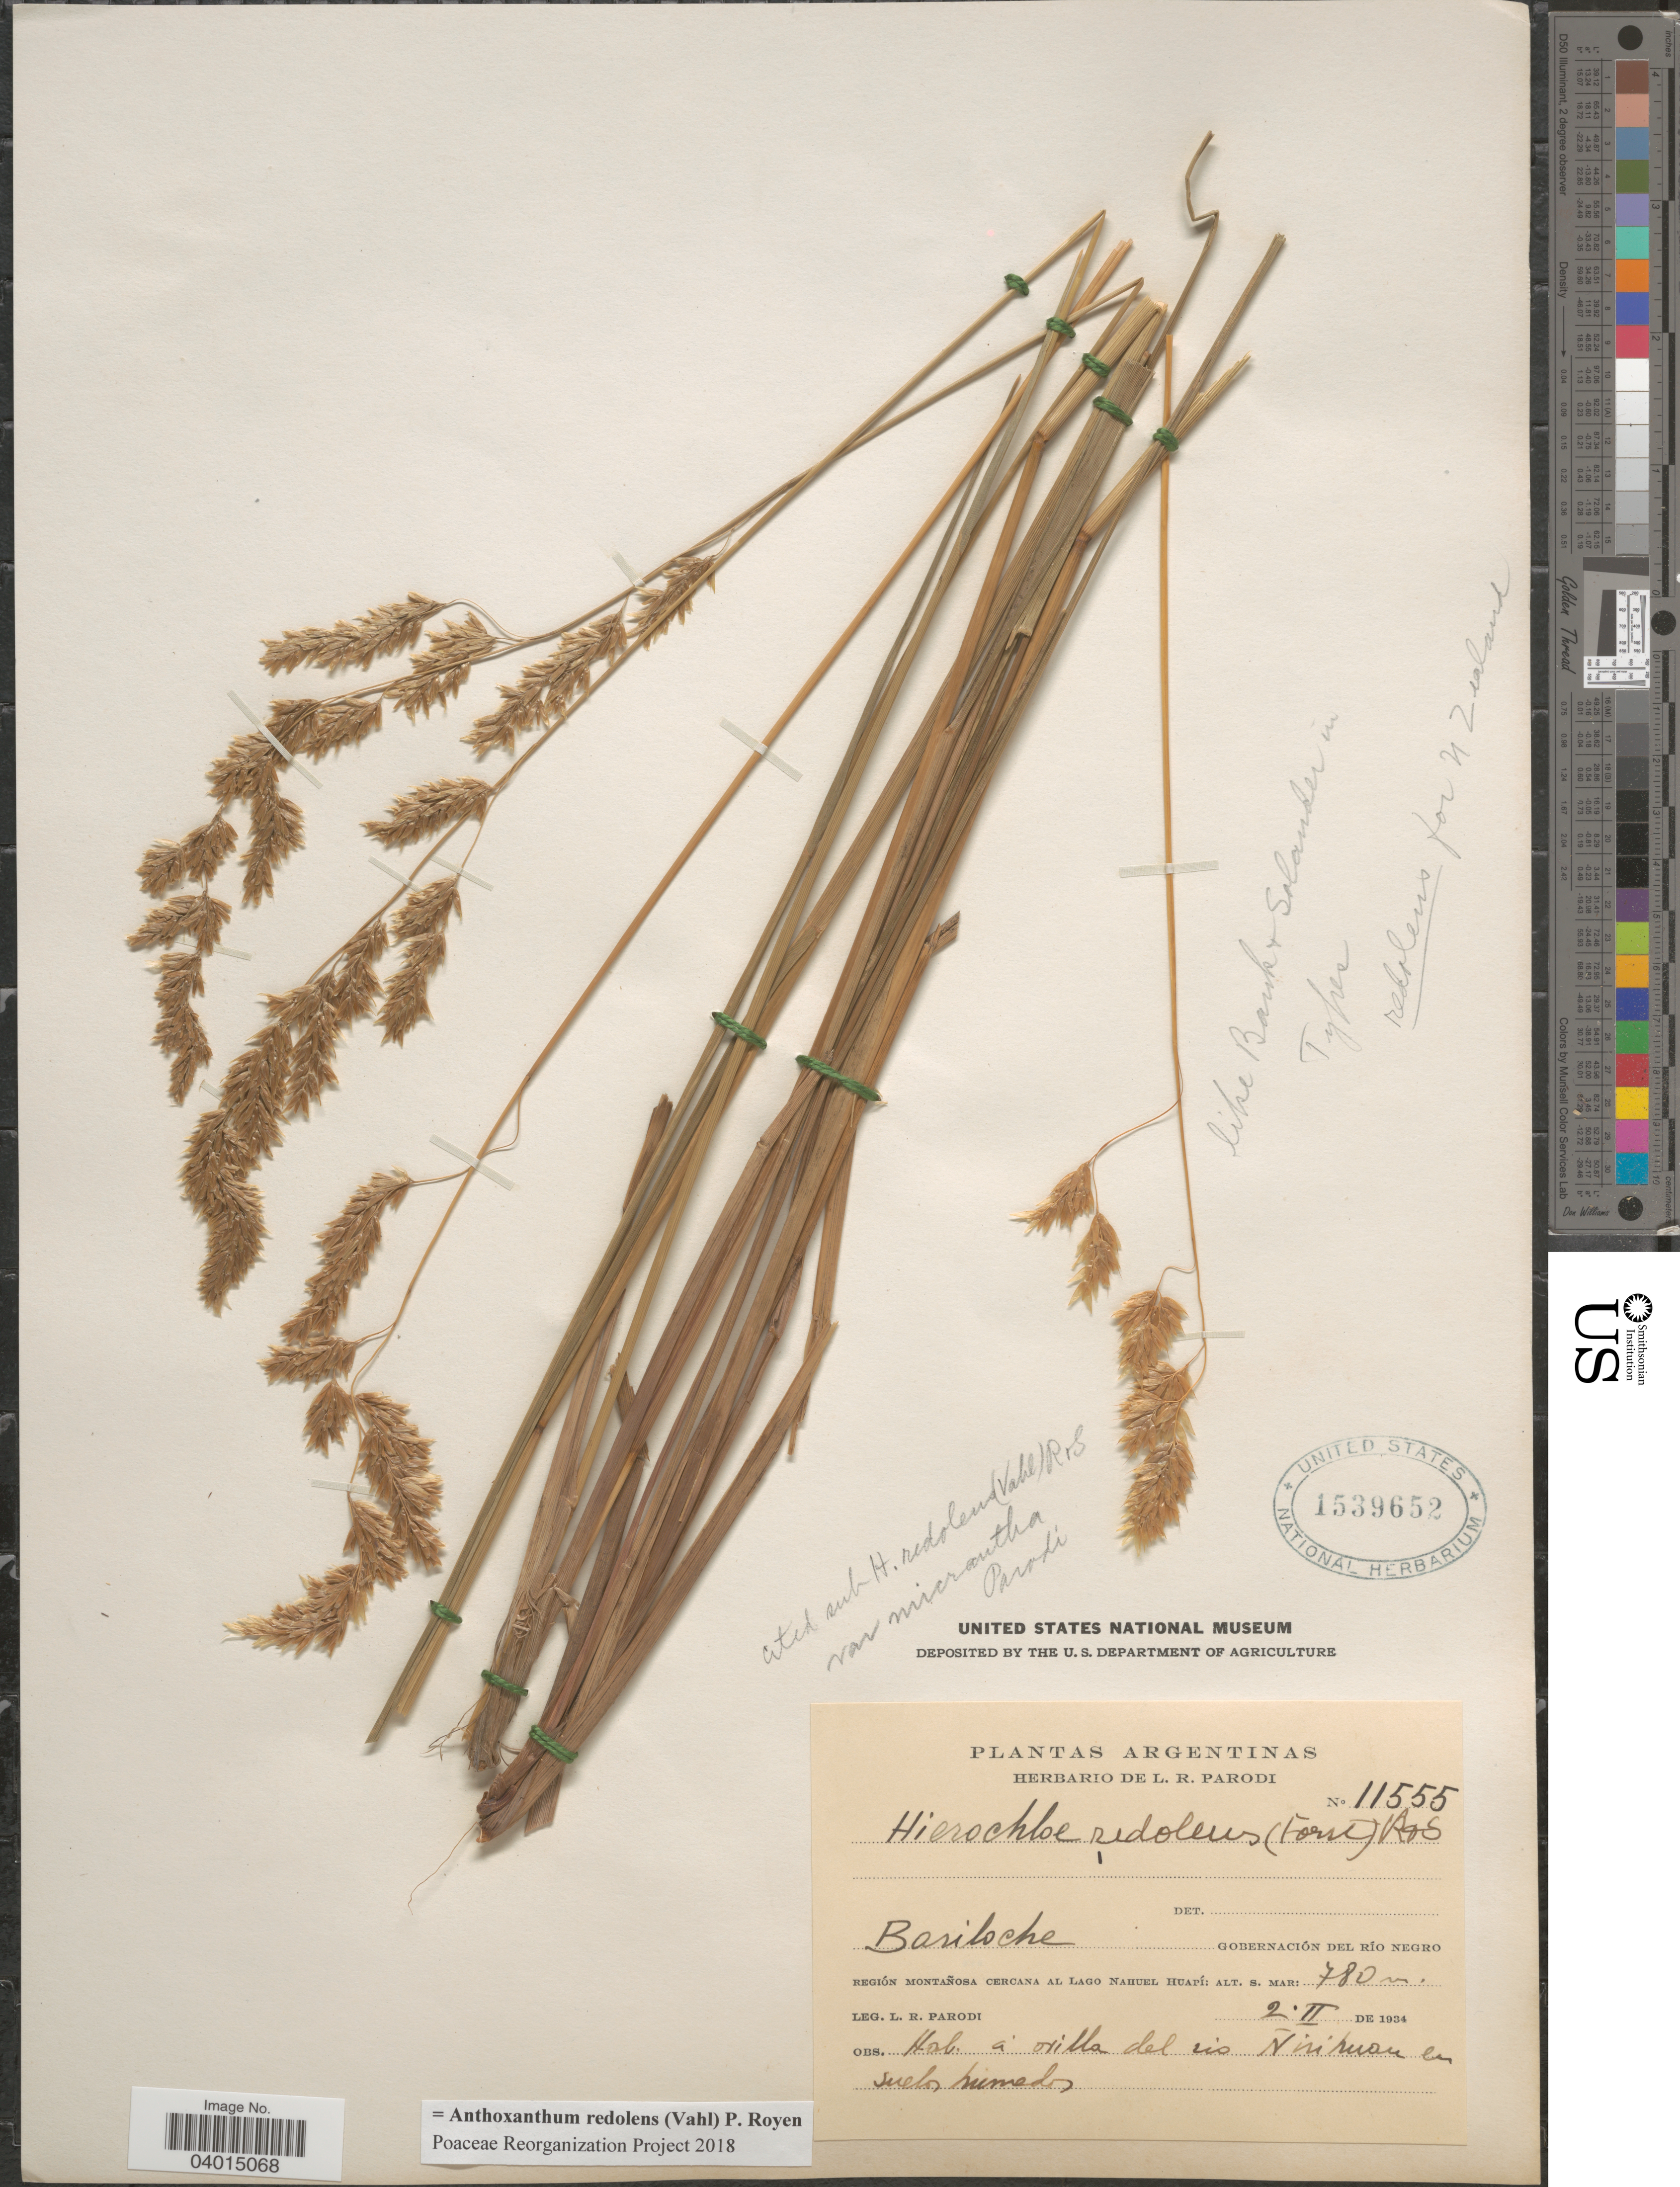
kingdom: Plantae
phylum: Tracheophyta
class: Liliopsida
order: Poales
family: Poaceae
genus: Anthoxanthum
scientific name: Anthoxanthum redolens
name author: (Vahl) P. Royen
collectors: L. R. Parodi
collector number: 11555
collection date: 1934-02-02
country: Argentina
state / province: Rio Negro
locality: Bariloche. Gobernación del Río Negro. Región Montañosa cercana al Lago Nahuel Huapí.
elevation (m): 780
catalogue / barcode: US 1539652